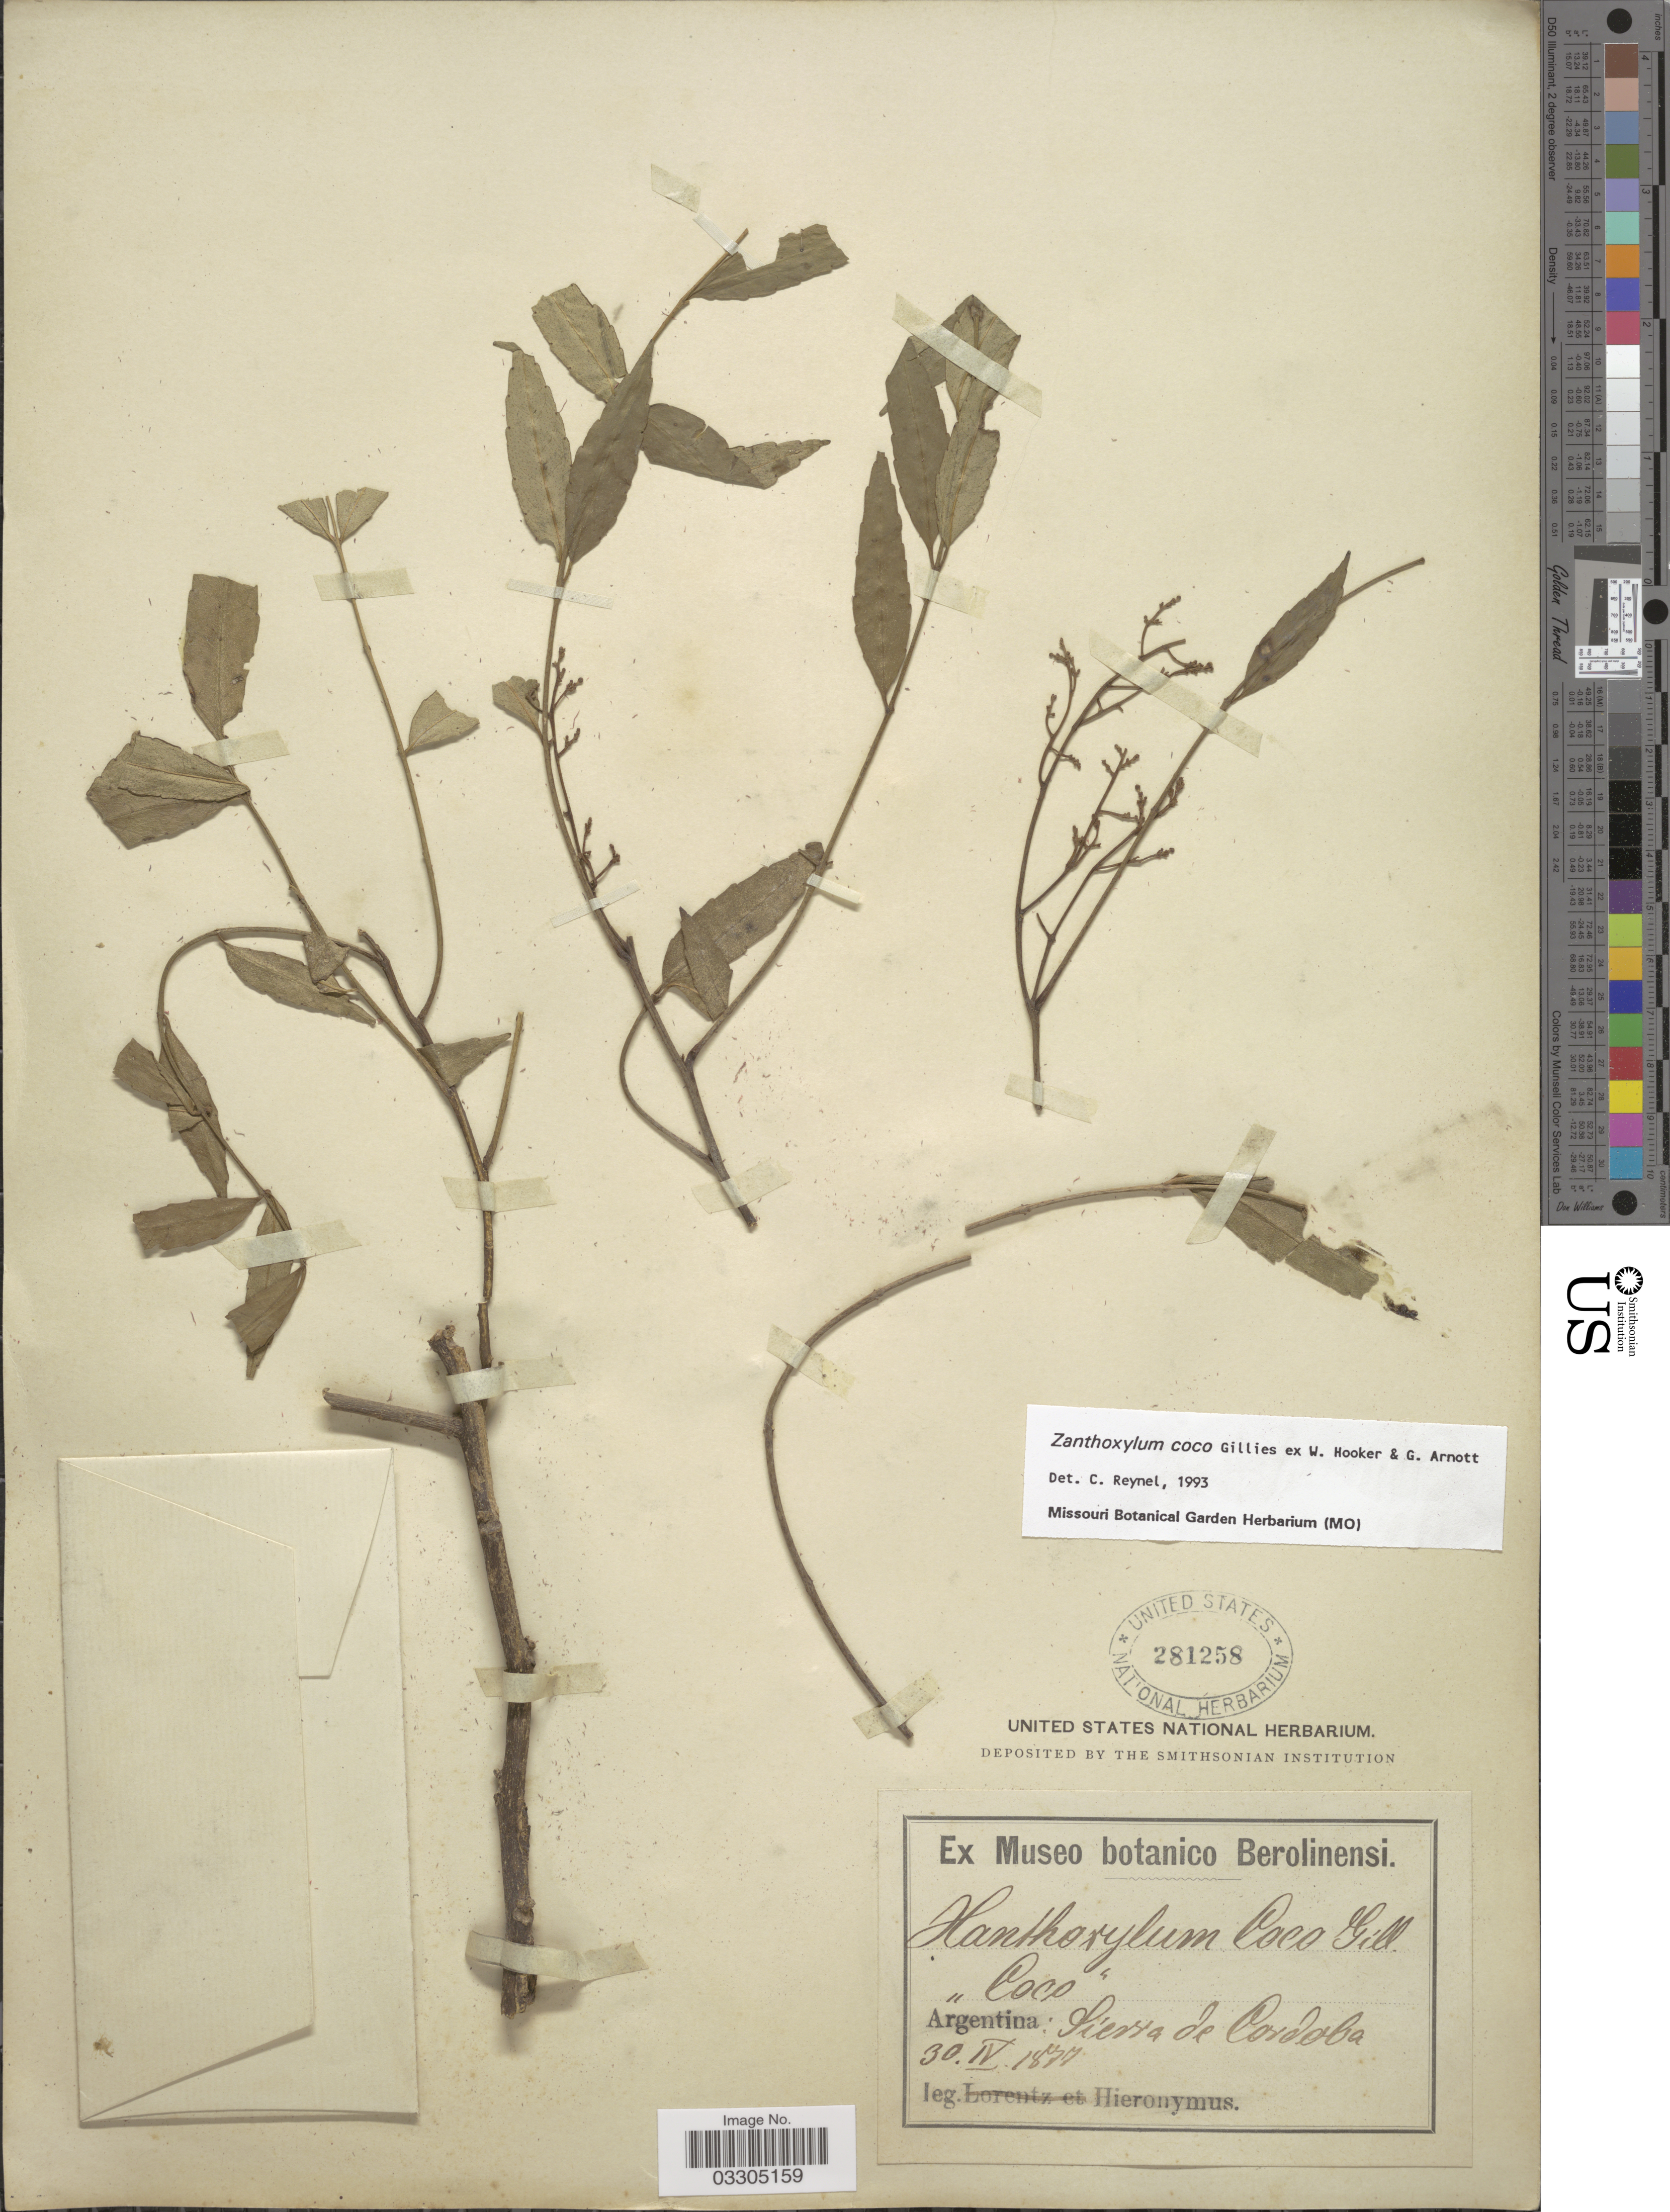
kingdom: Plantae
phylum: Tracheophyta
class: Magnoliopsida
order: Sapindales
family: Rutaceae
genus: Zanthoxylum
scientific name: Zanthoxylum coco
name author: Hook. & Arn.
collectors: -. Hieronymus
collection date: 1877-04-30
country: Argentina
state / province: Cordoba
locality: Sierra de Cordoba.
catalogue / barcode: US 281258